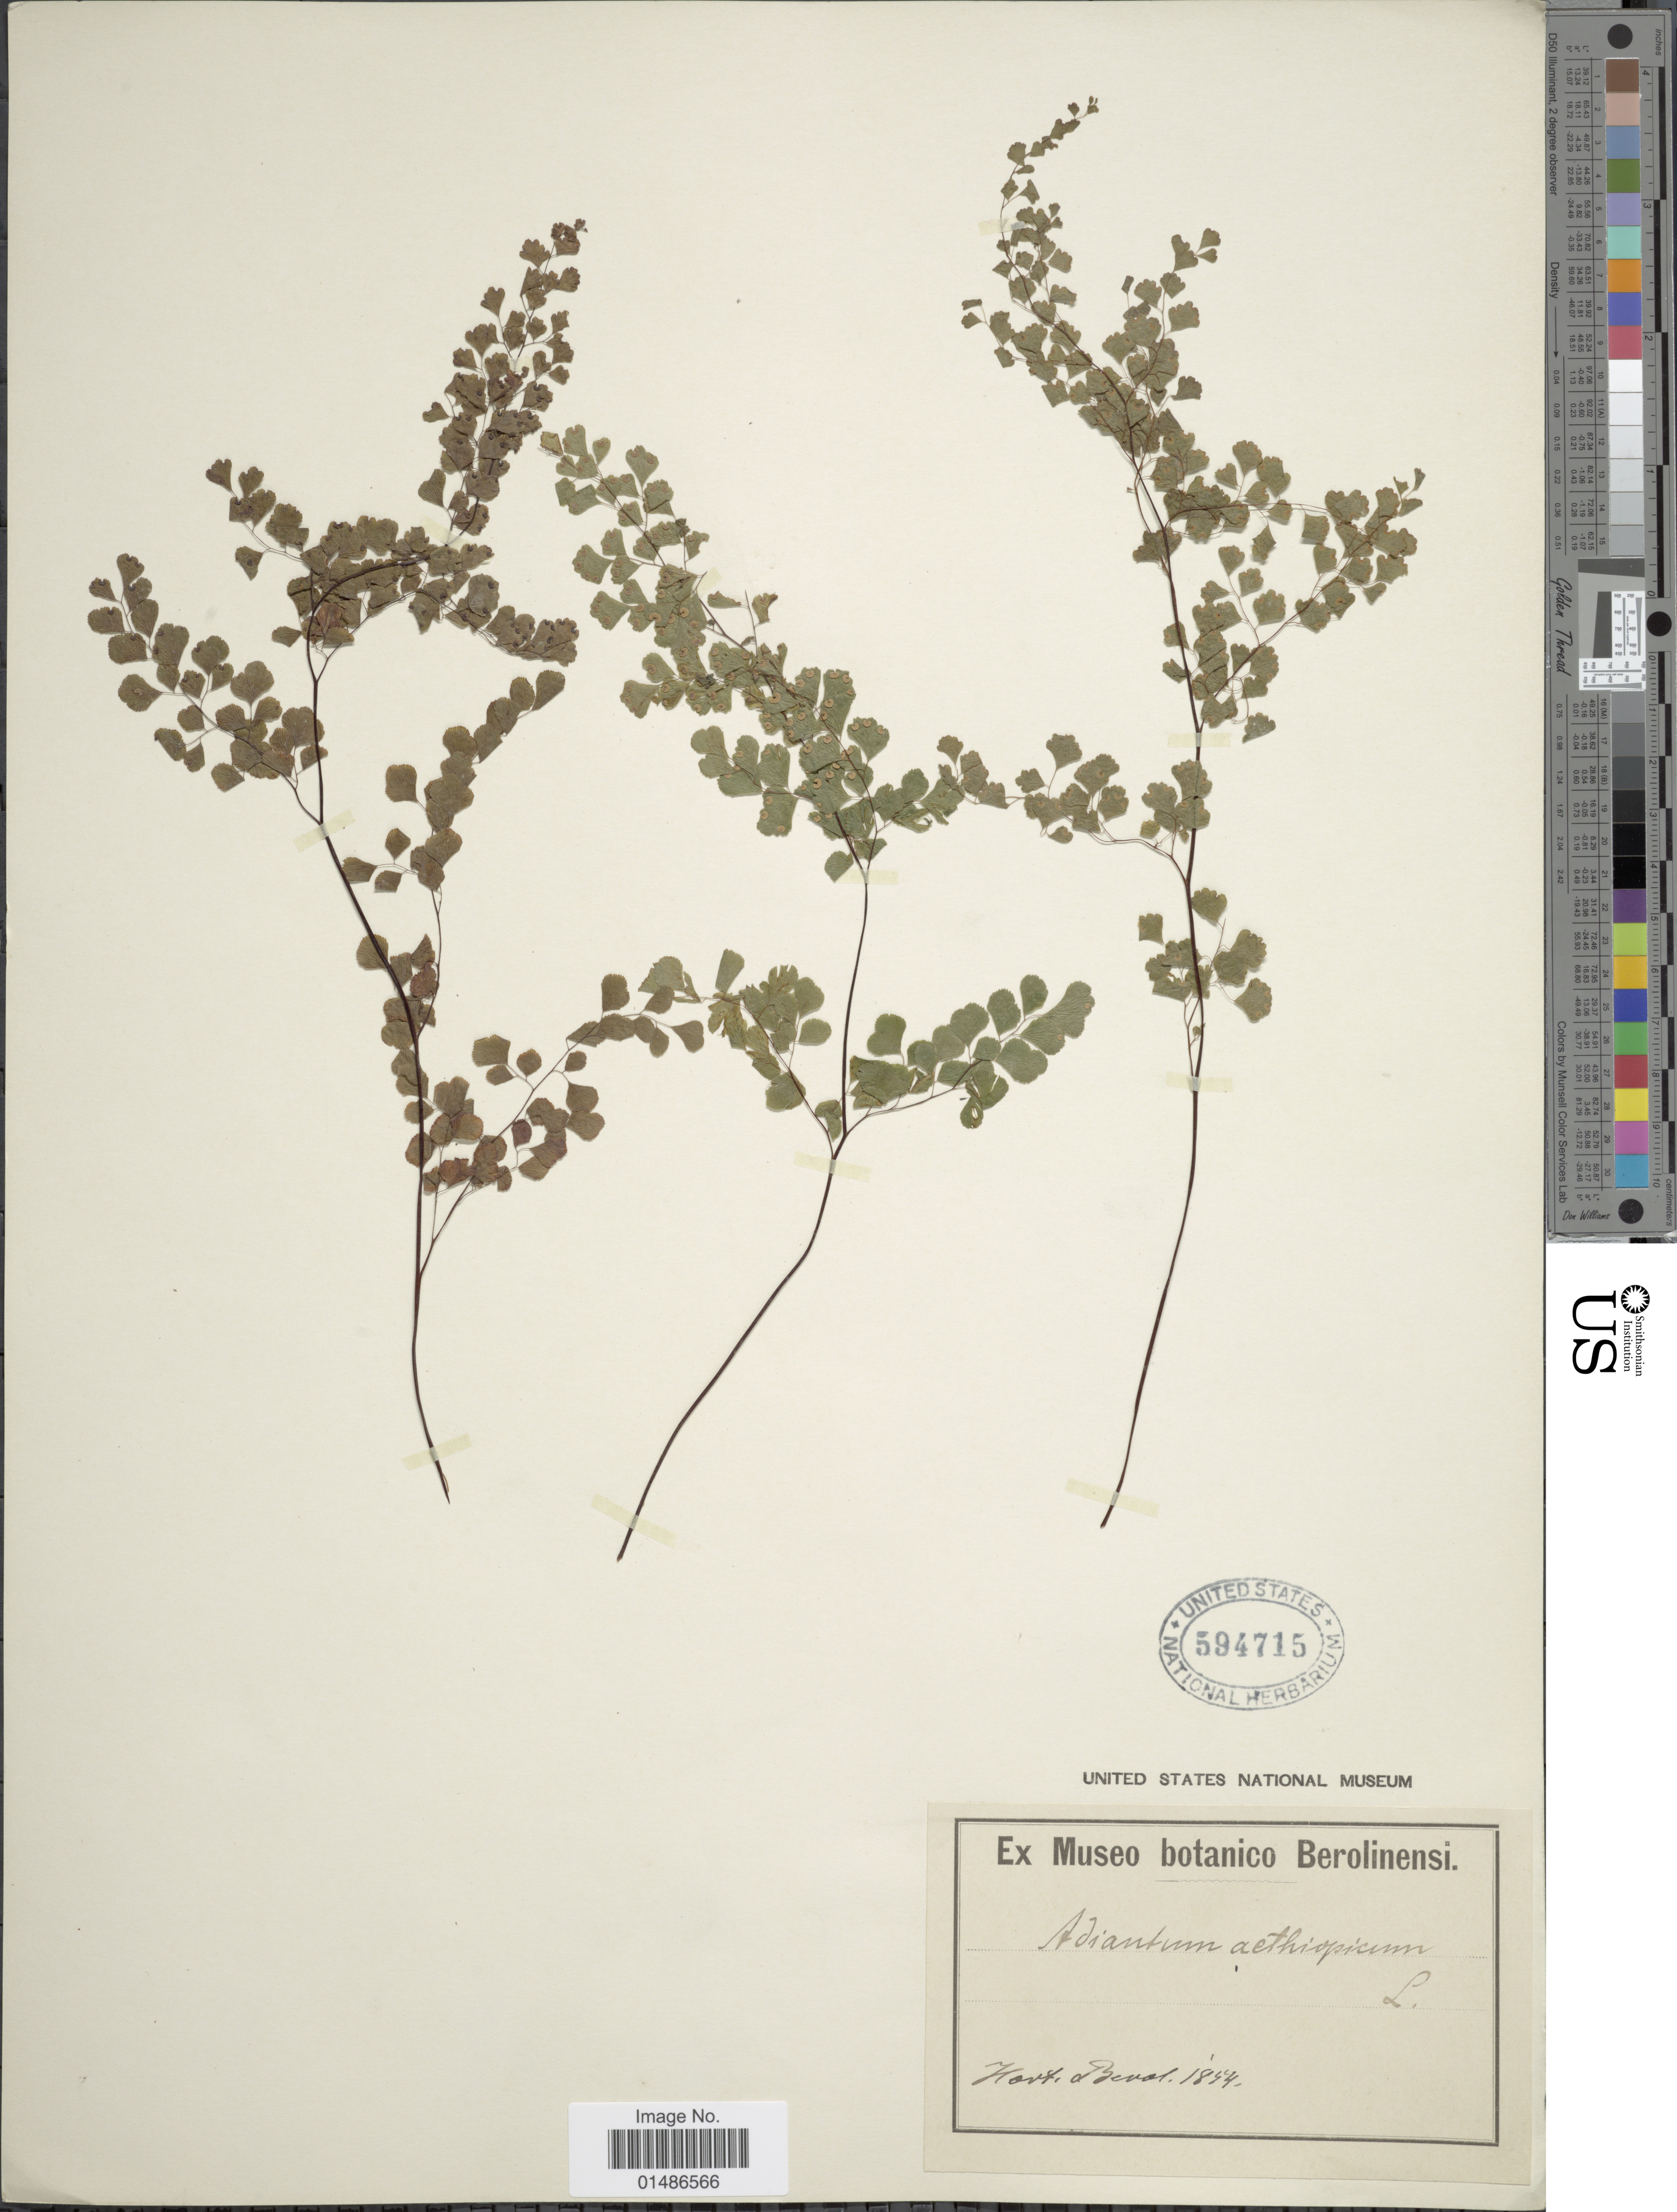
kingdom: Plantae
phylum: Tracheophyta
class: Polypodiopsida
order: Polypodiales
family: Pteridaceae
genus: Adiantum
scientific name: Adiantum aethiopicum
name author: L.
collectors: ex Museo Botanico Berolinensi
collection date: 1854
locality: Hort. Berol.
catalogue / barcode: US 594715